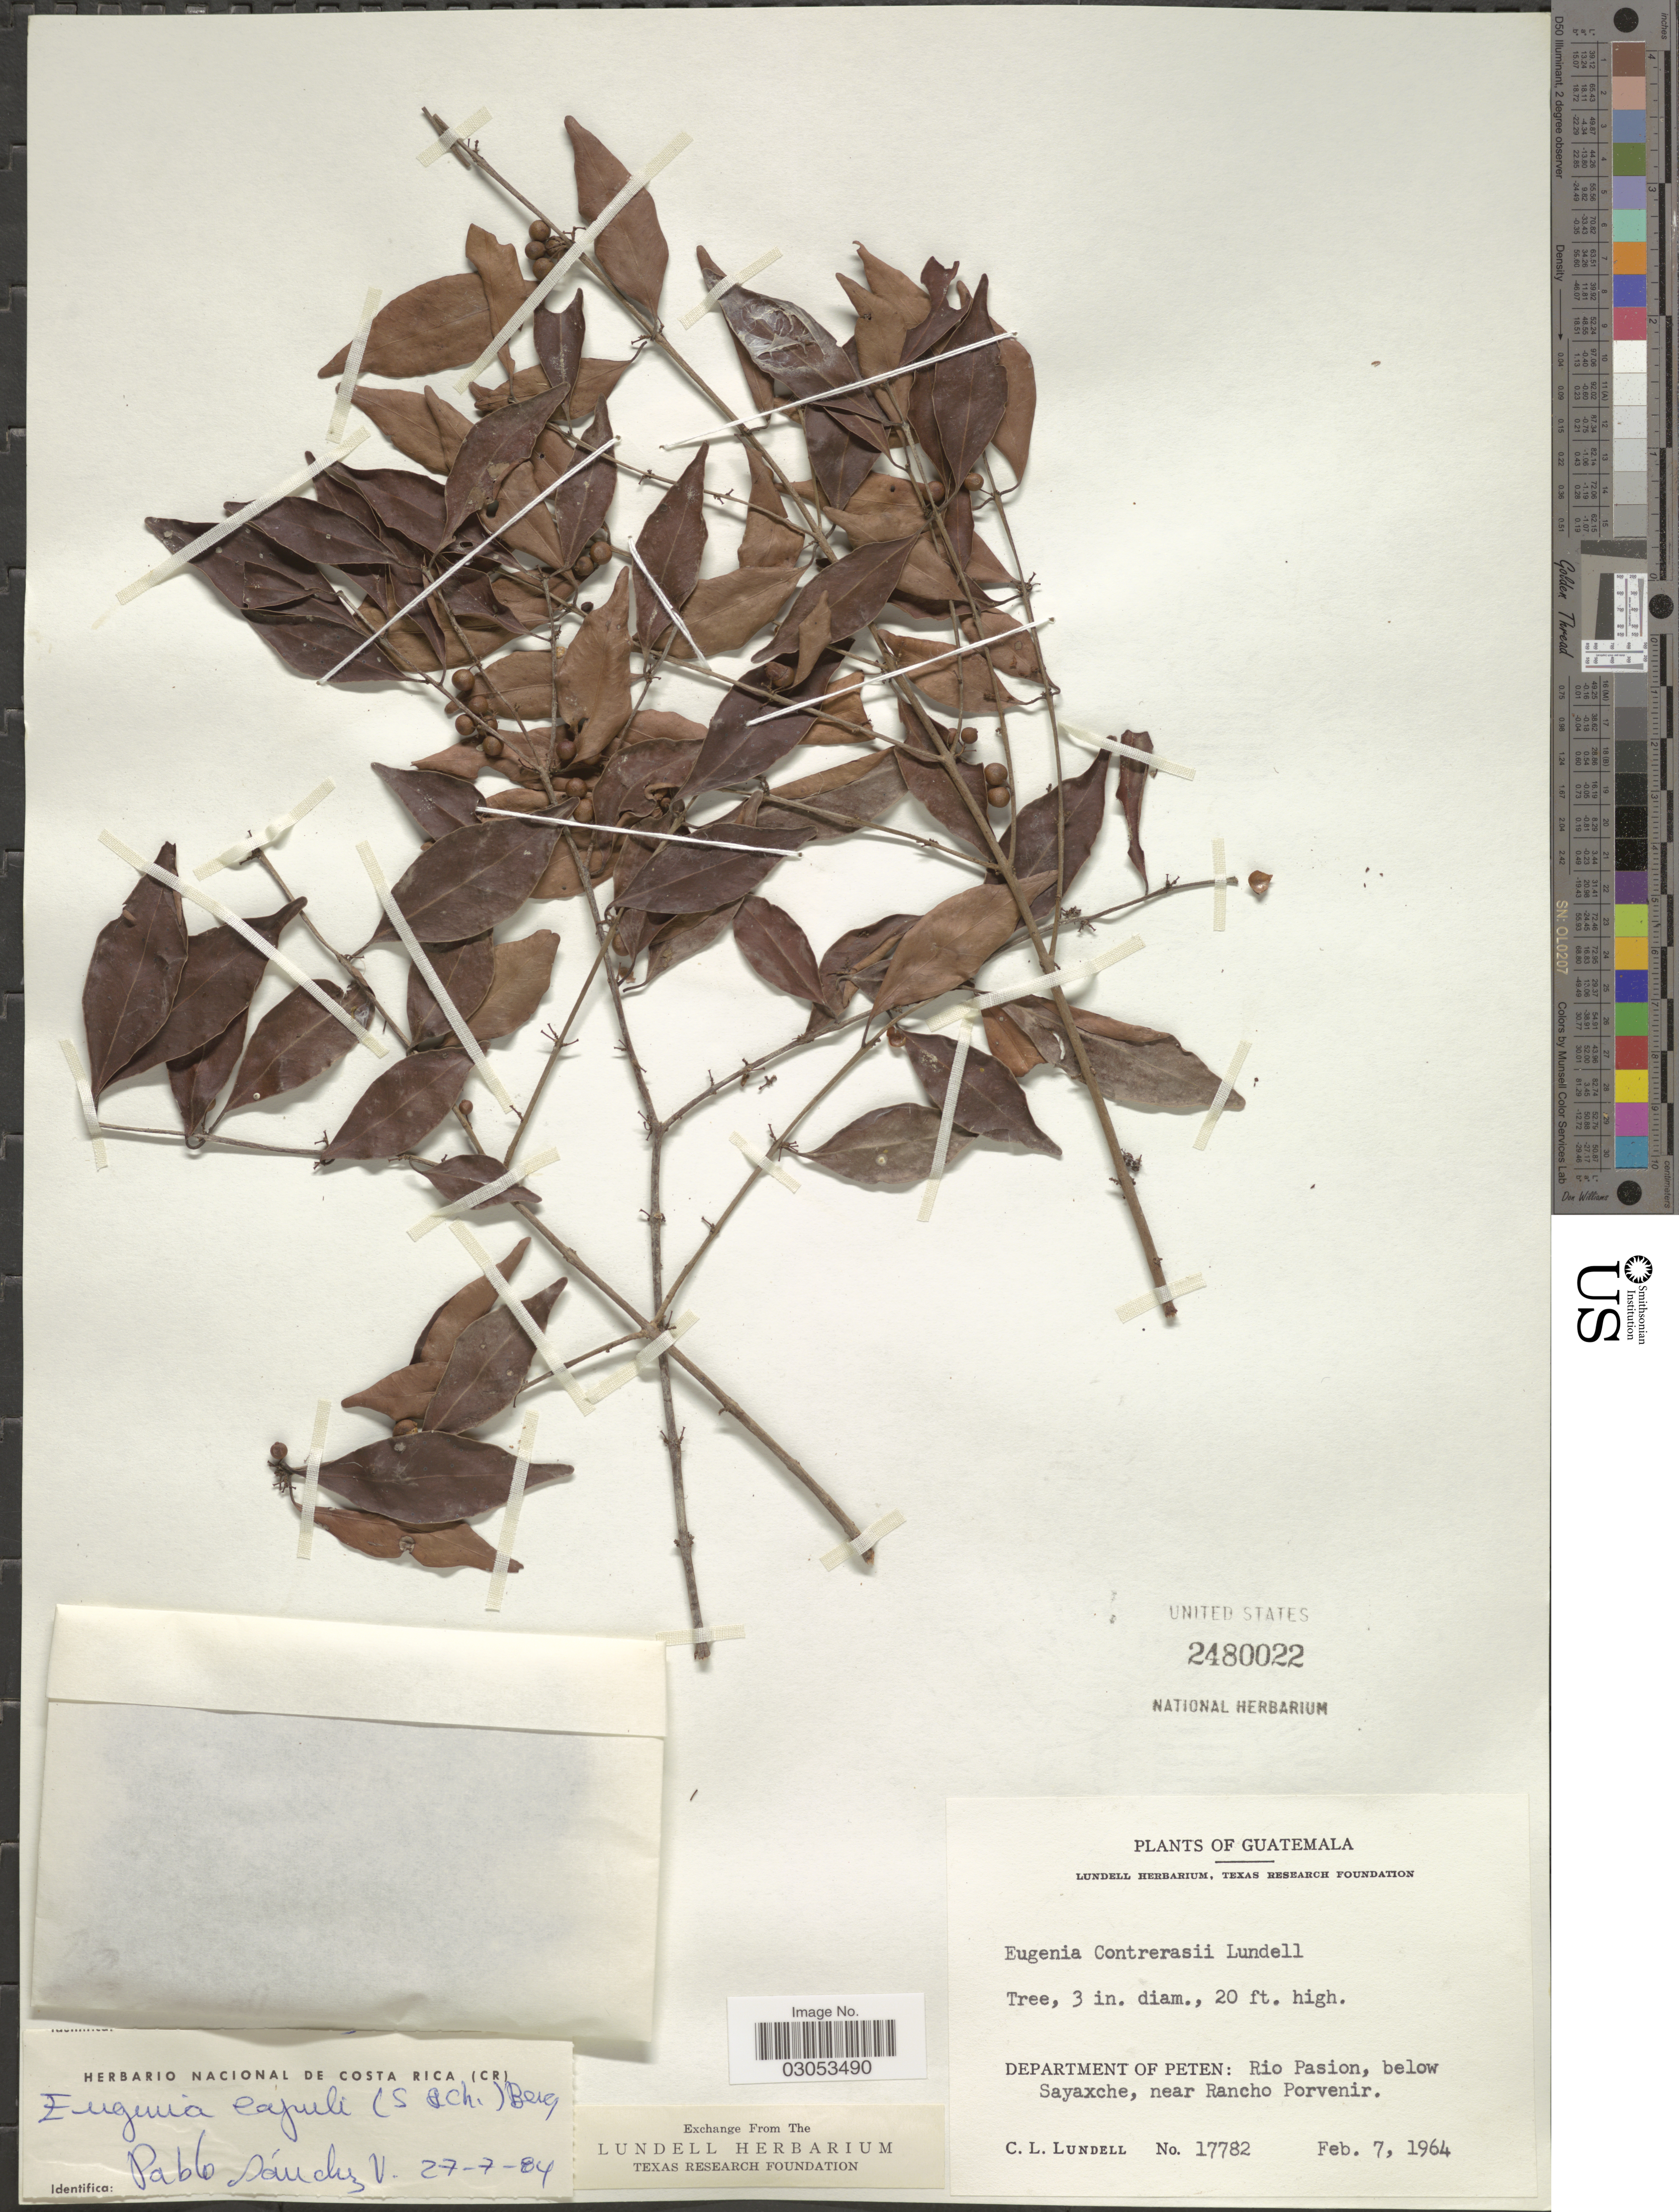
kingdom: Plantae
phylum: Tracheophyta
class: Magnoliopsida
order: Myrtales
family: Myrtaceae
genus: Eugenia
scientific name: Eugenia capuli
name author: (Schltdl. & Cham.) Hook. & Arn.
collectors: C. L. Lundell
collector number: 17782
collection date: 1964-02-07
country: Guatemala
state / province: El Petén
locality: Department of Peten: Rio Pasion, below Sayaxche, near Rancho Porvenir.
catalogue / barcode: US 2480022